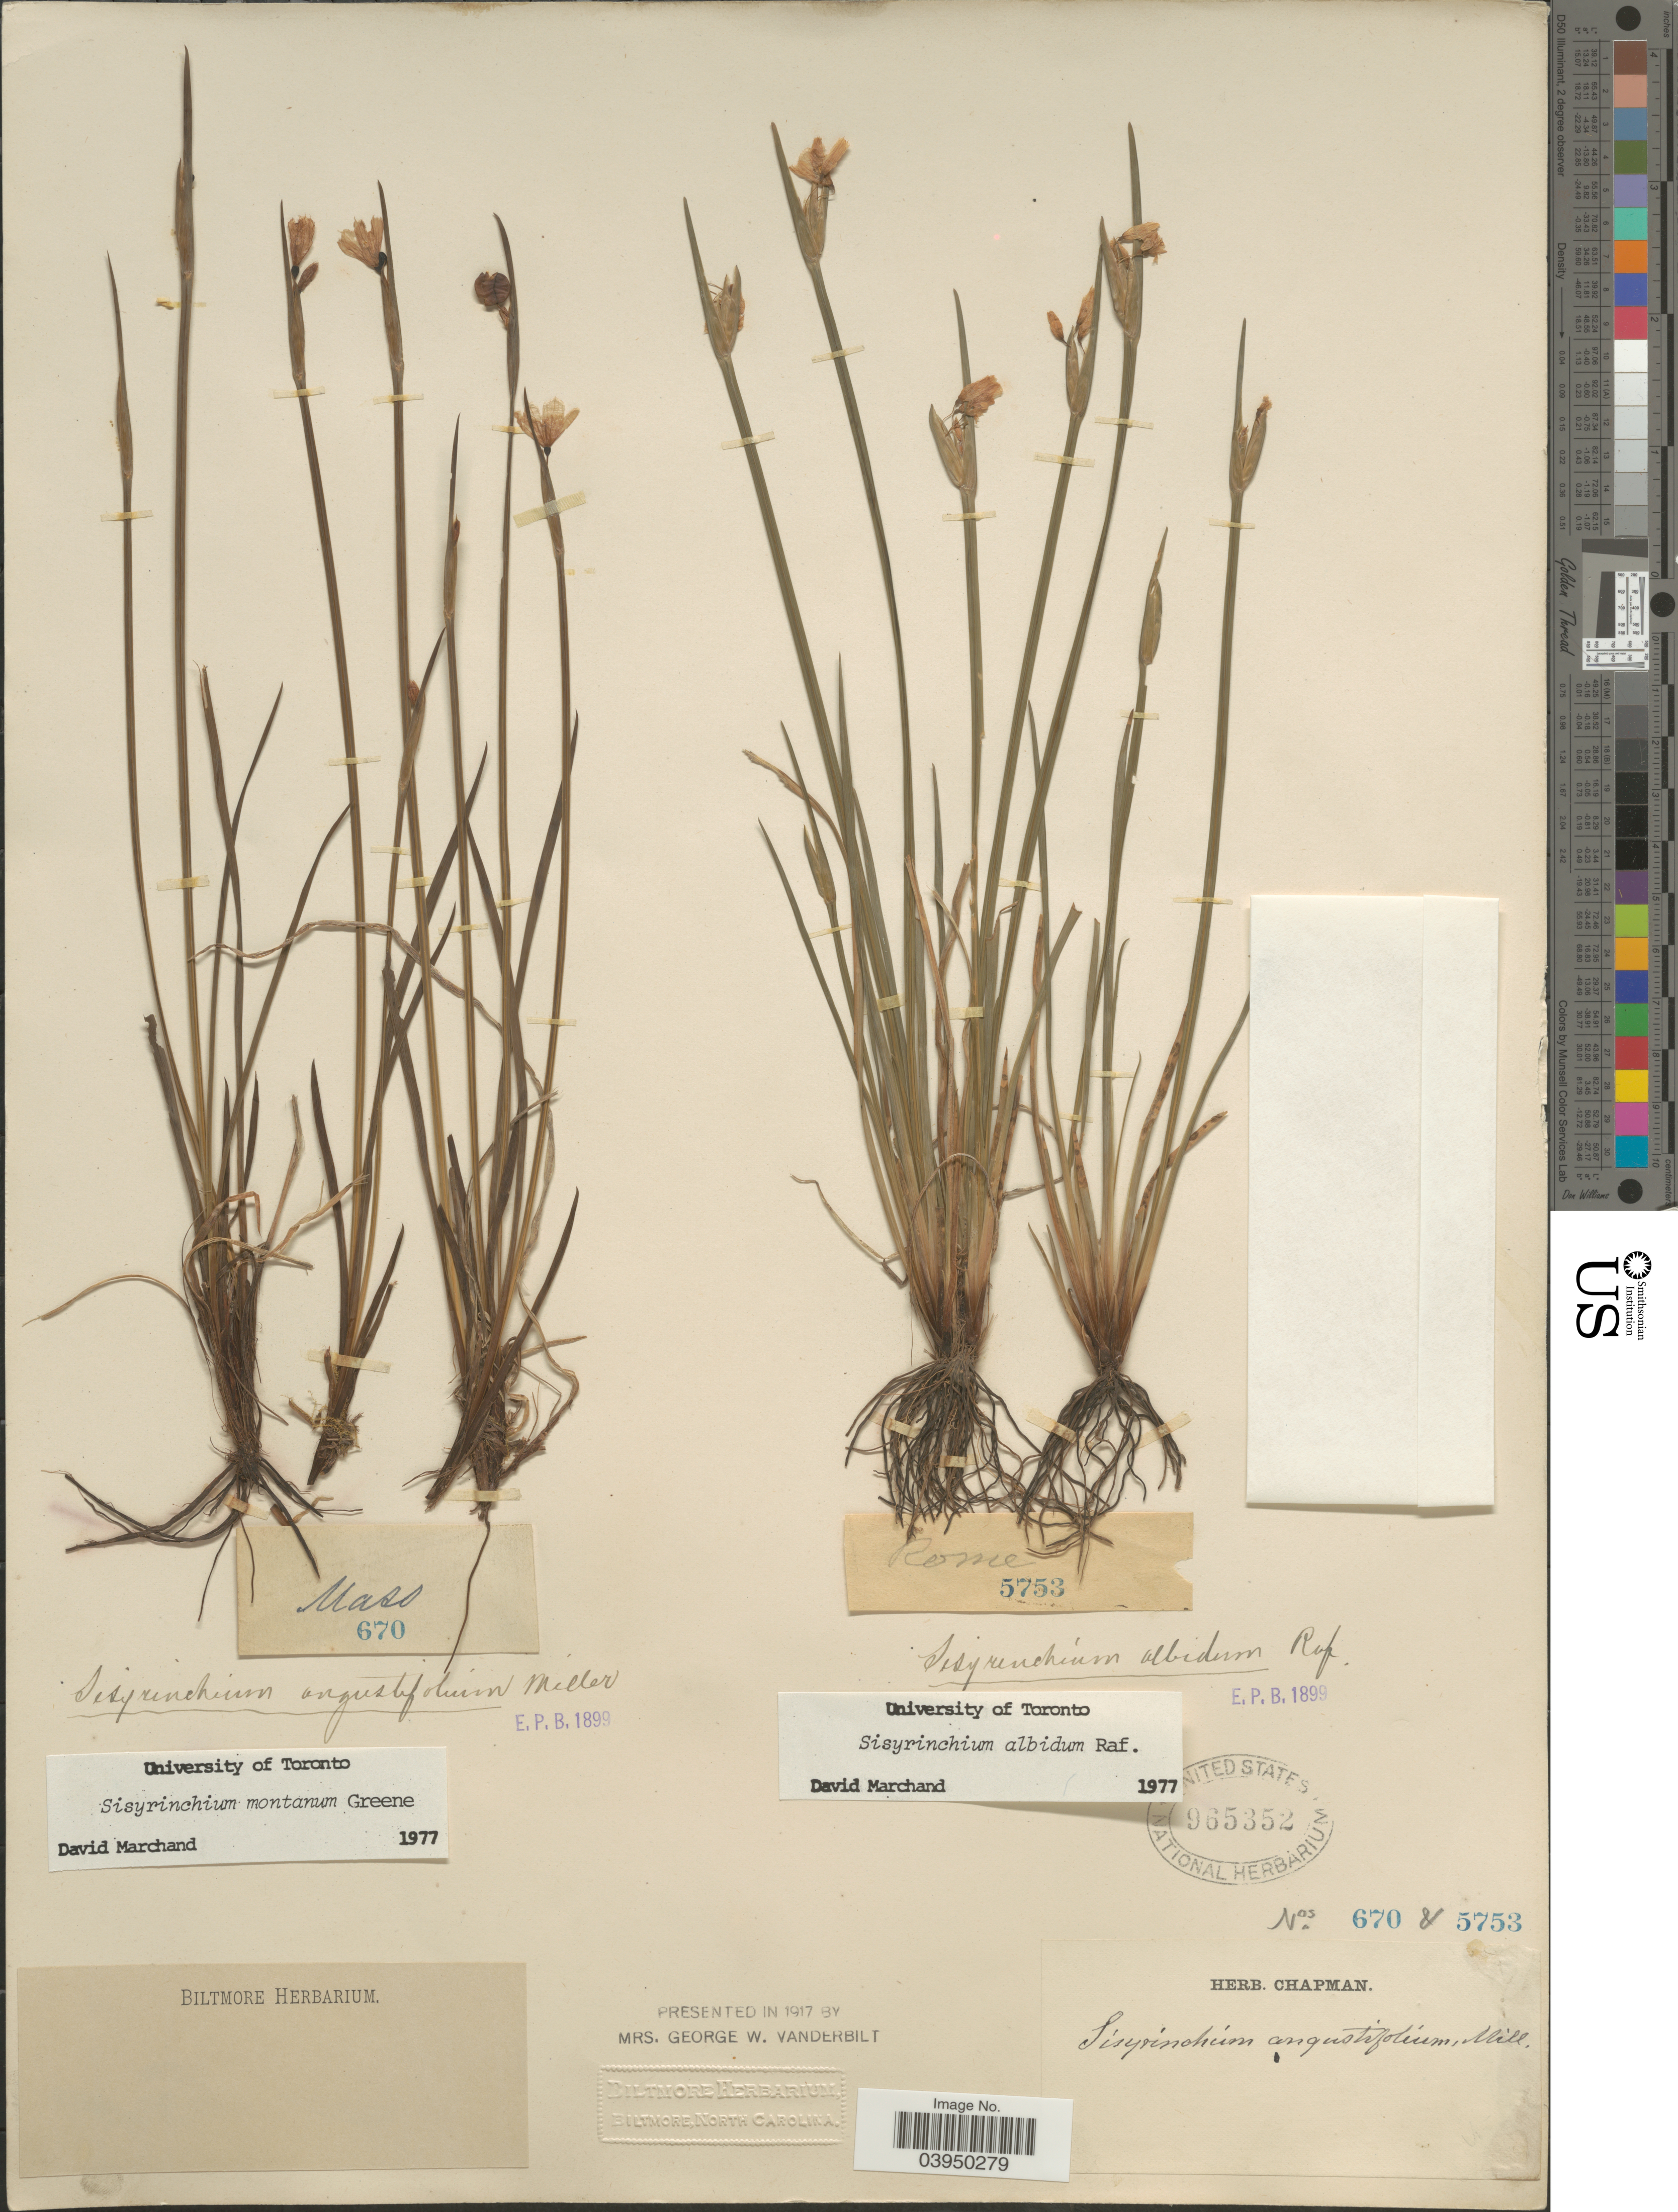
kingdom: Plantae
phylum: Tracheophyta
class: Liliopsida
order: Asparagales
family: Iridaceae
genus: Sisyrinchium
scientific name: Sisyrinchium albidum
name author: Raf.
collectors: ex herb. Biltmore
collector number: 670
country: United States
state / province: Massachusetts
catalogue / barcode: US 965352